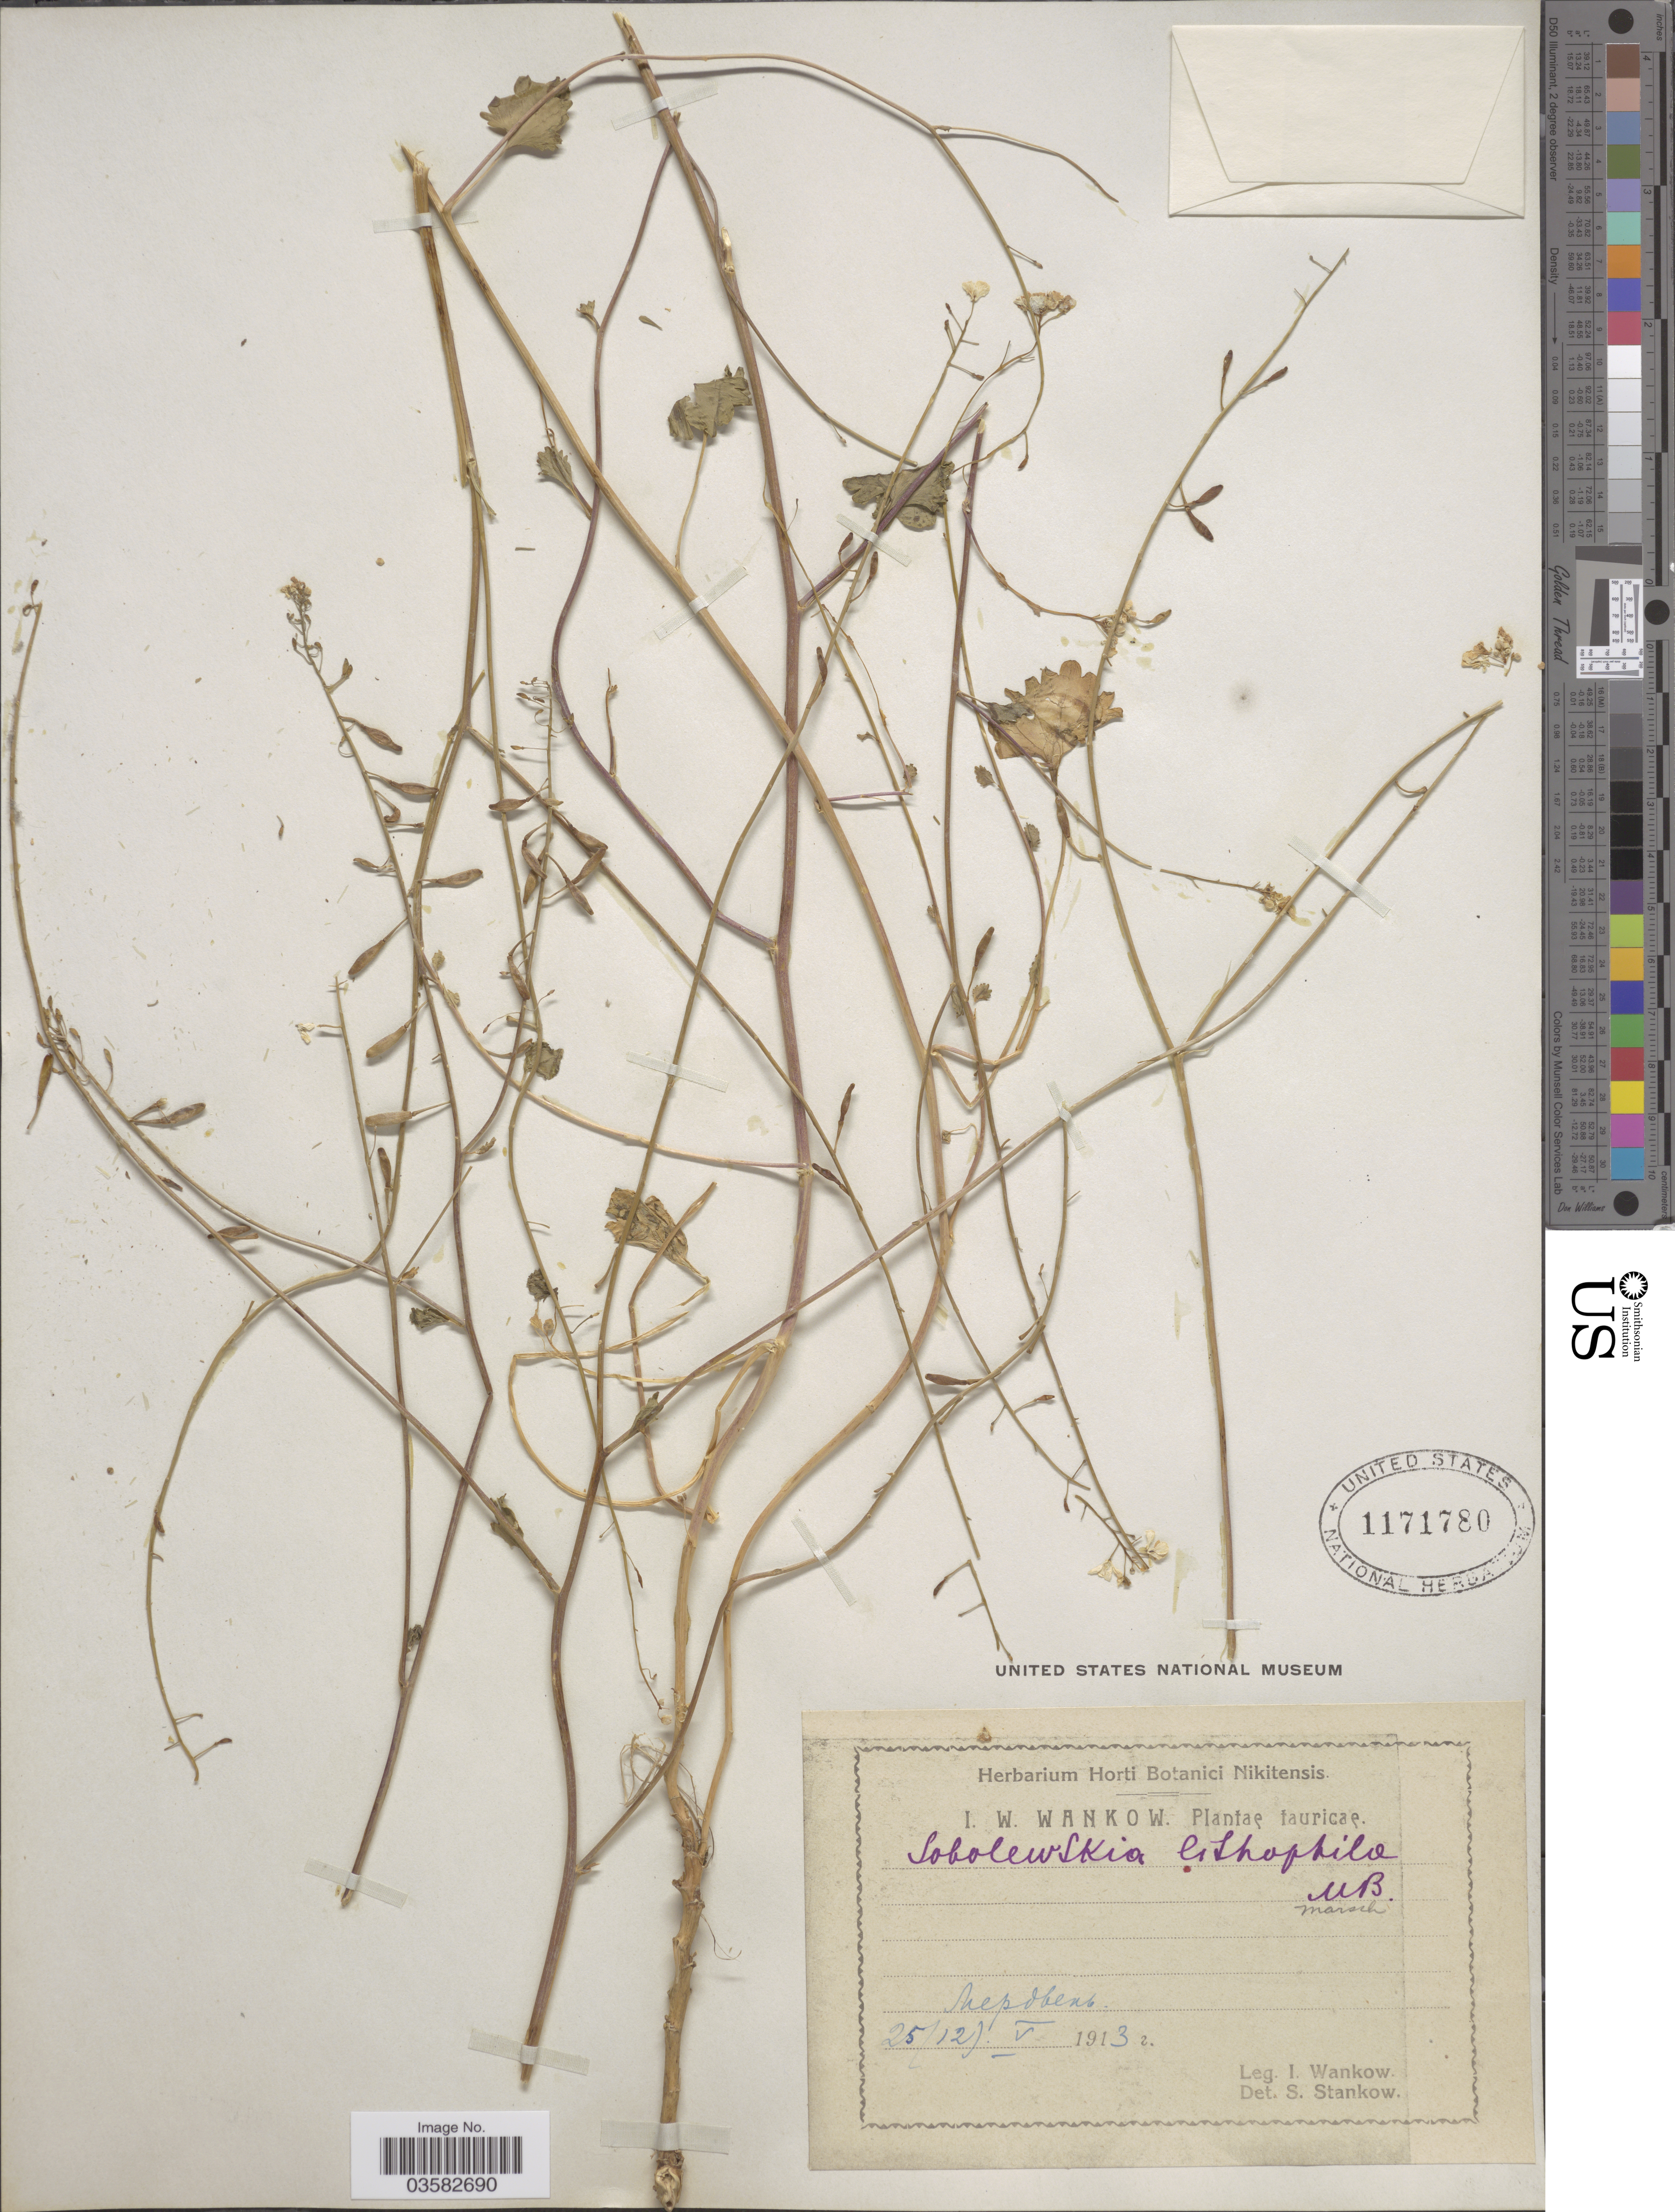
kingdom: Plantae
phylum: Tracheophyta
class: Magnoliopsida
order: Brassicales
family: Brassicaceae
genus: Sobolewskia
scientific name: Sobolewskia lithophila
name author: M. Bieb.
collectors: I. Wankow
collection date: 1913-05-12/1913-05-25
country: Ukraine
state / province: Crimea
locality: Merdven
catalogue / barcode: US 1171780